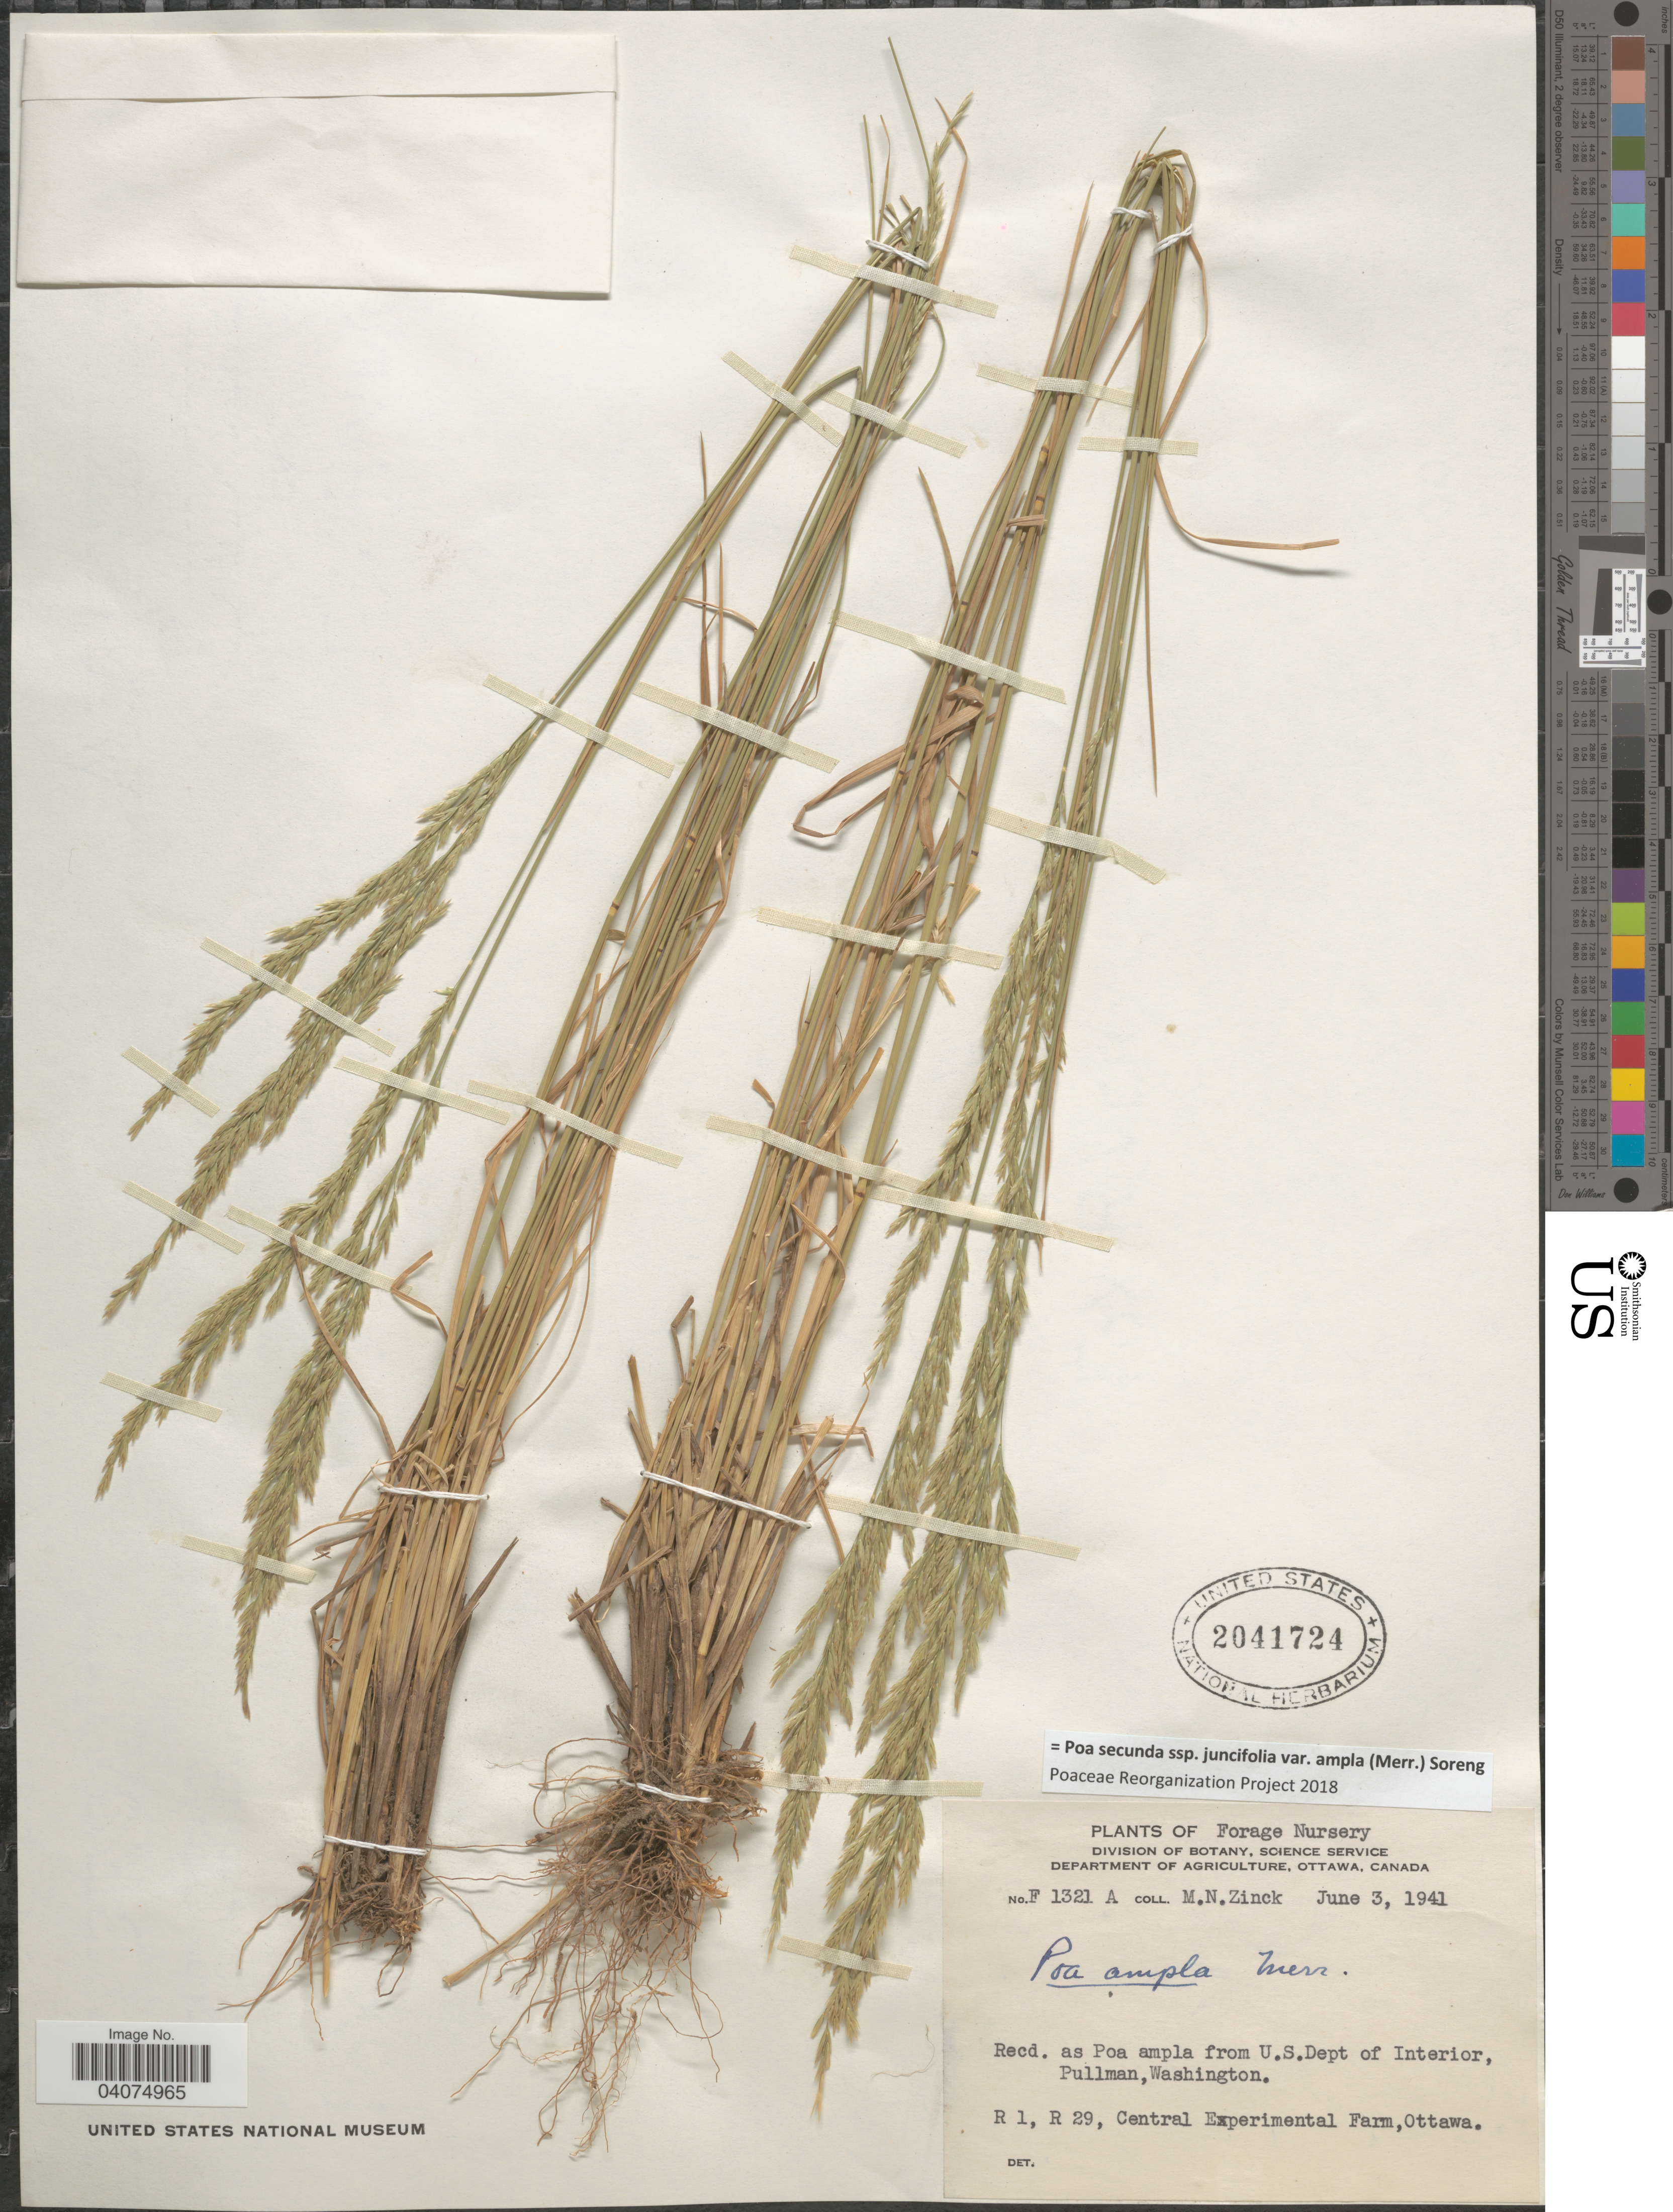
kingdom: Plantae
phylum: Tracheophyta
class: Liliopsida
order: Poales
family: Poaceae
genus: Poa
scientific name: Poa secunda subsp. juncifolia var. ampla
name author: (Merr.) Soreng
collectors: M. Zinck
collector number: F1321A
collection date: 1941-06-03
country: Canada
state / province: Ontario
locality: Forage Nursery. R 1, R 29, Central Experimental Farm, Ottawa.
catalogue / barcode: US 2041724